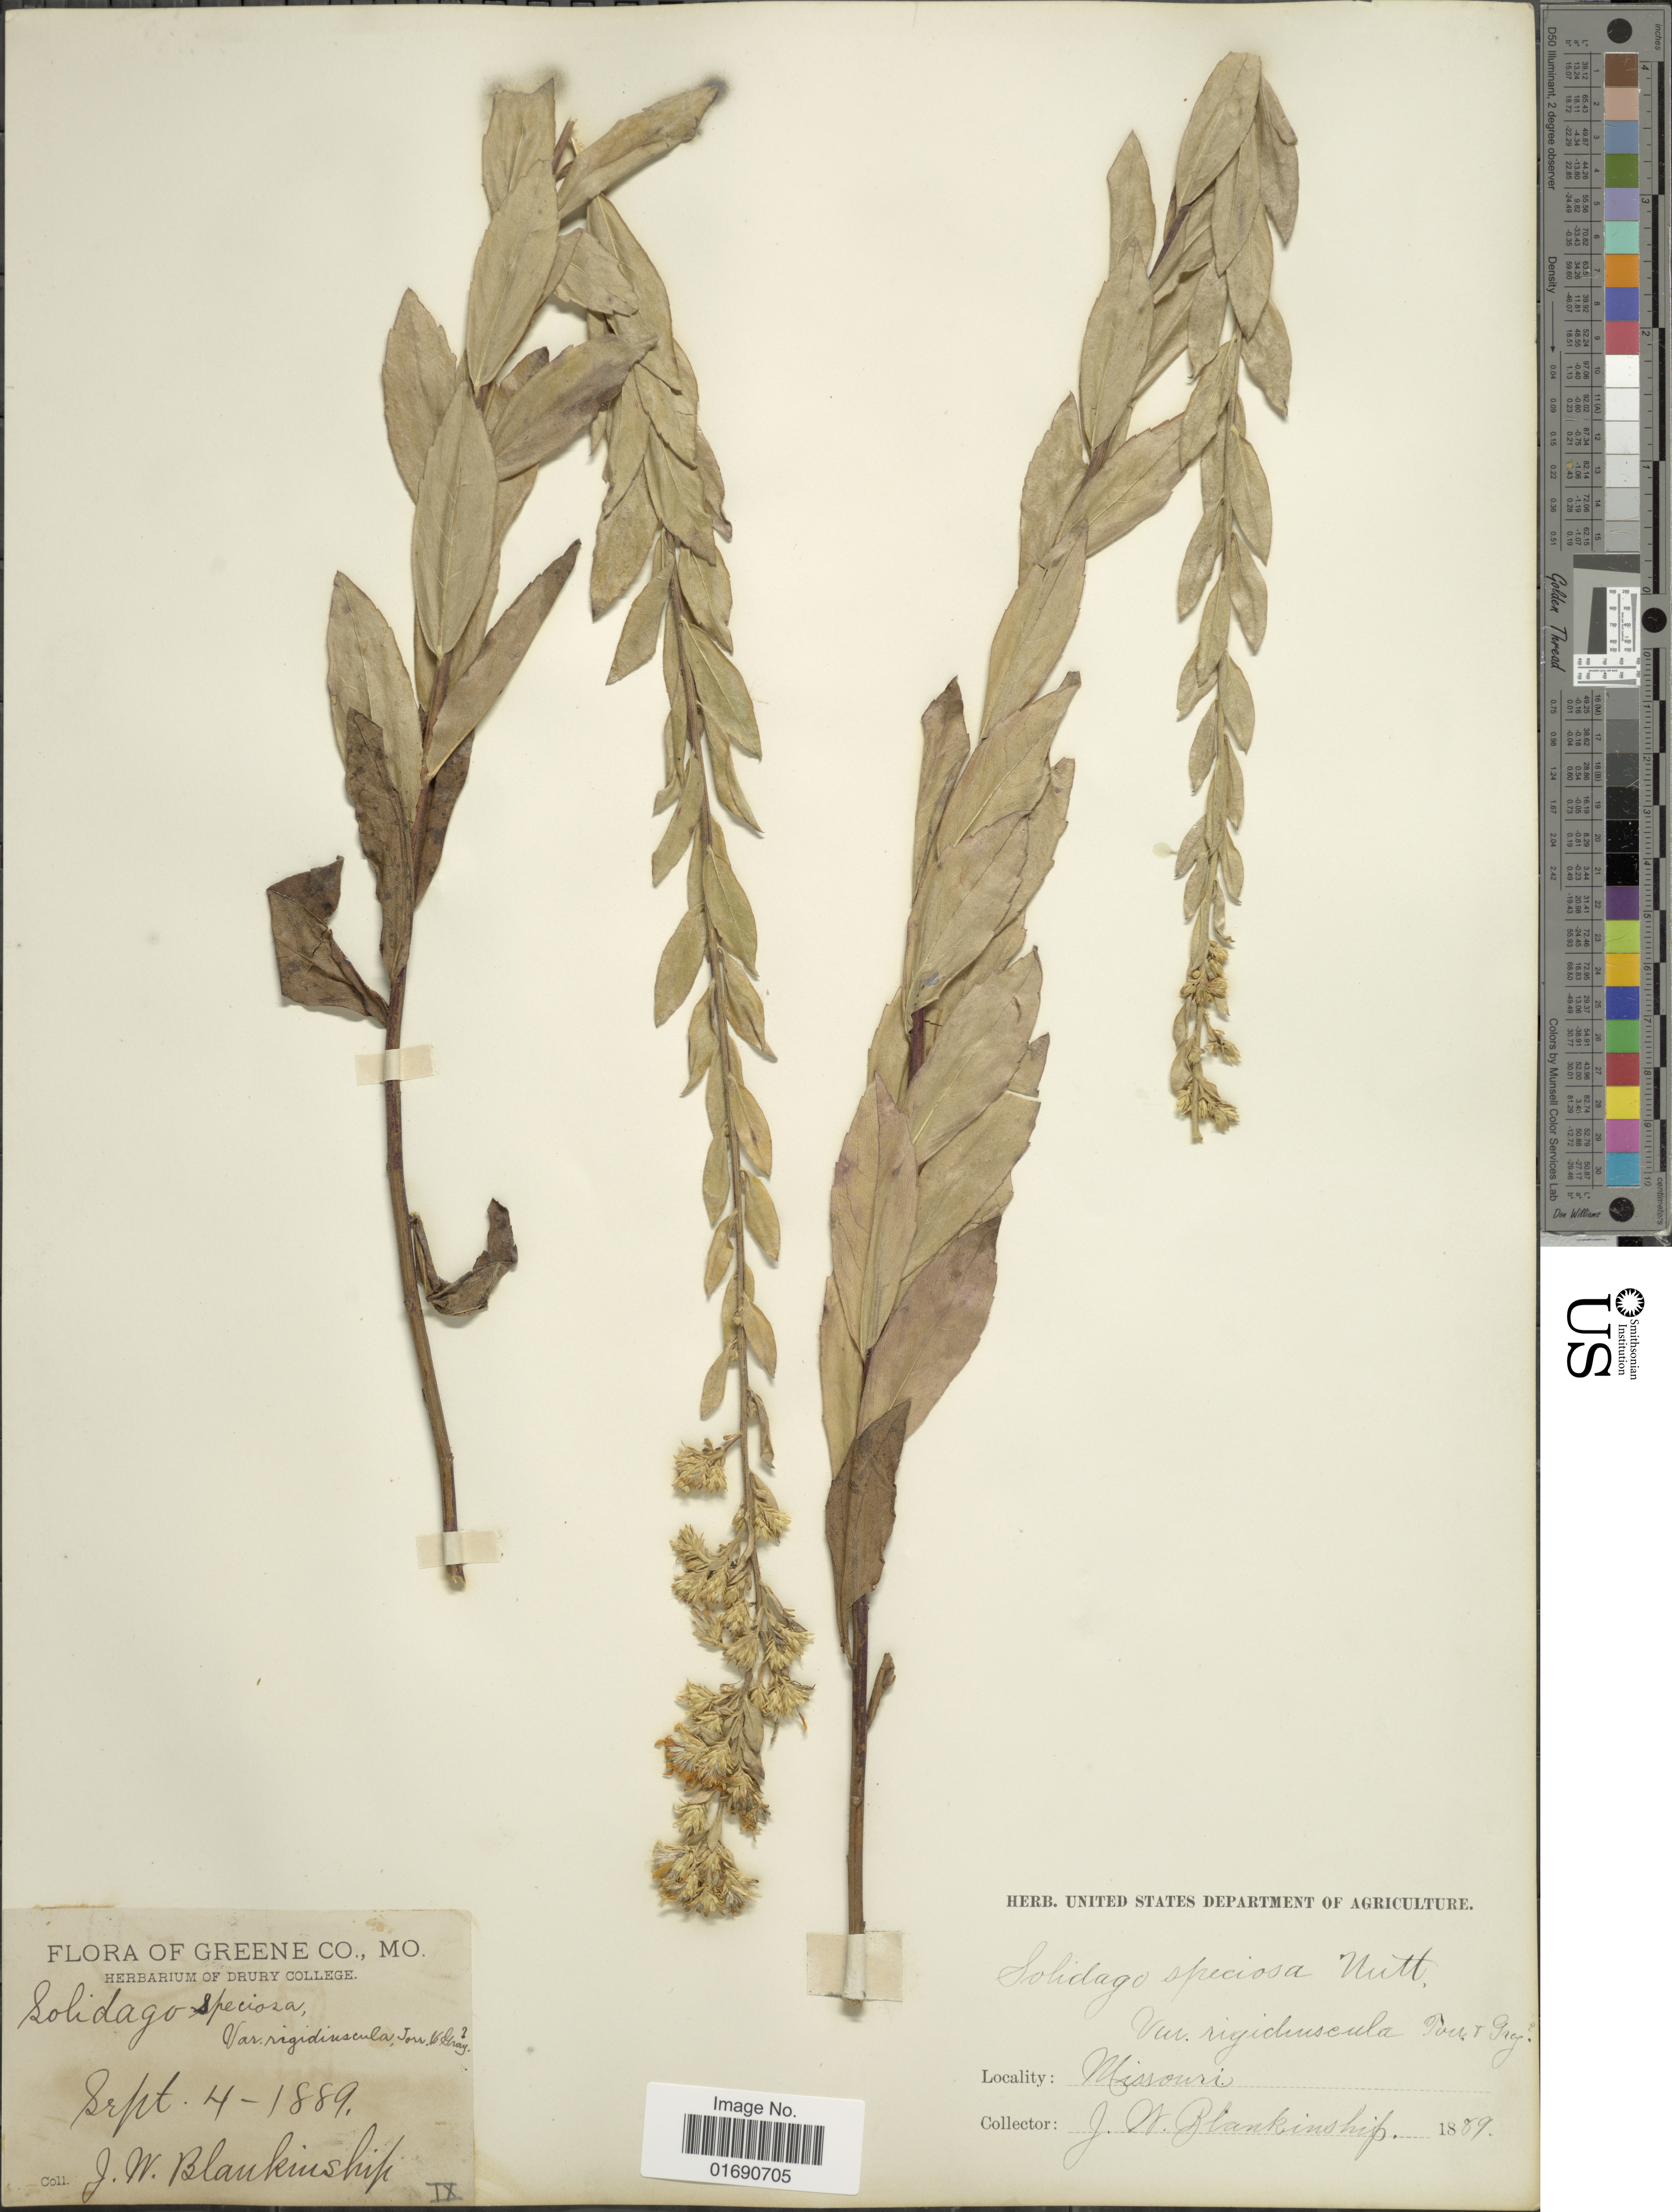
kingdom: Plantae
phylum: Tracheophyta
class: Magnoliopsida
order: Asterales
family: Asteraceae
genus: Solidago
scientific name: Solidago speciosa var. rigidiuscula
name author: Torr. & A. Gray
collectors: J. W. Blankinship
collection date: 1889-09-04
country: United States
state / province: Missouri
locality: Greene Co